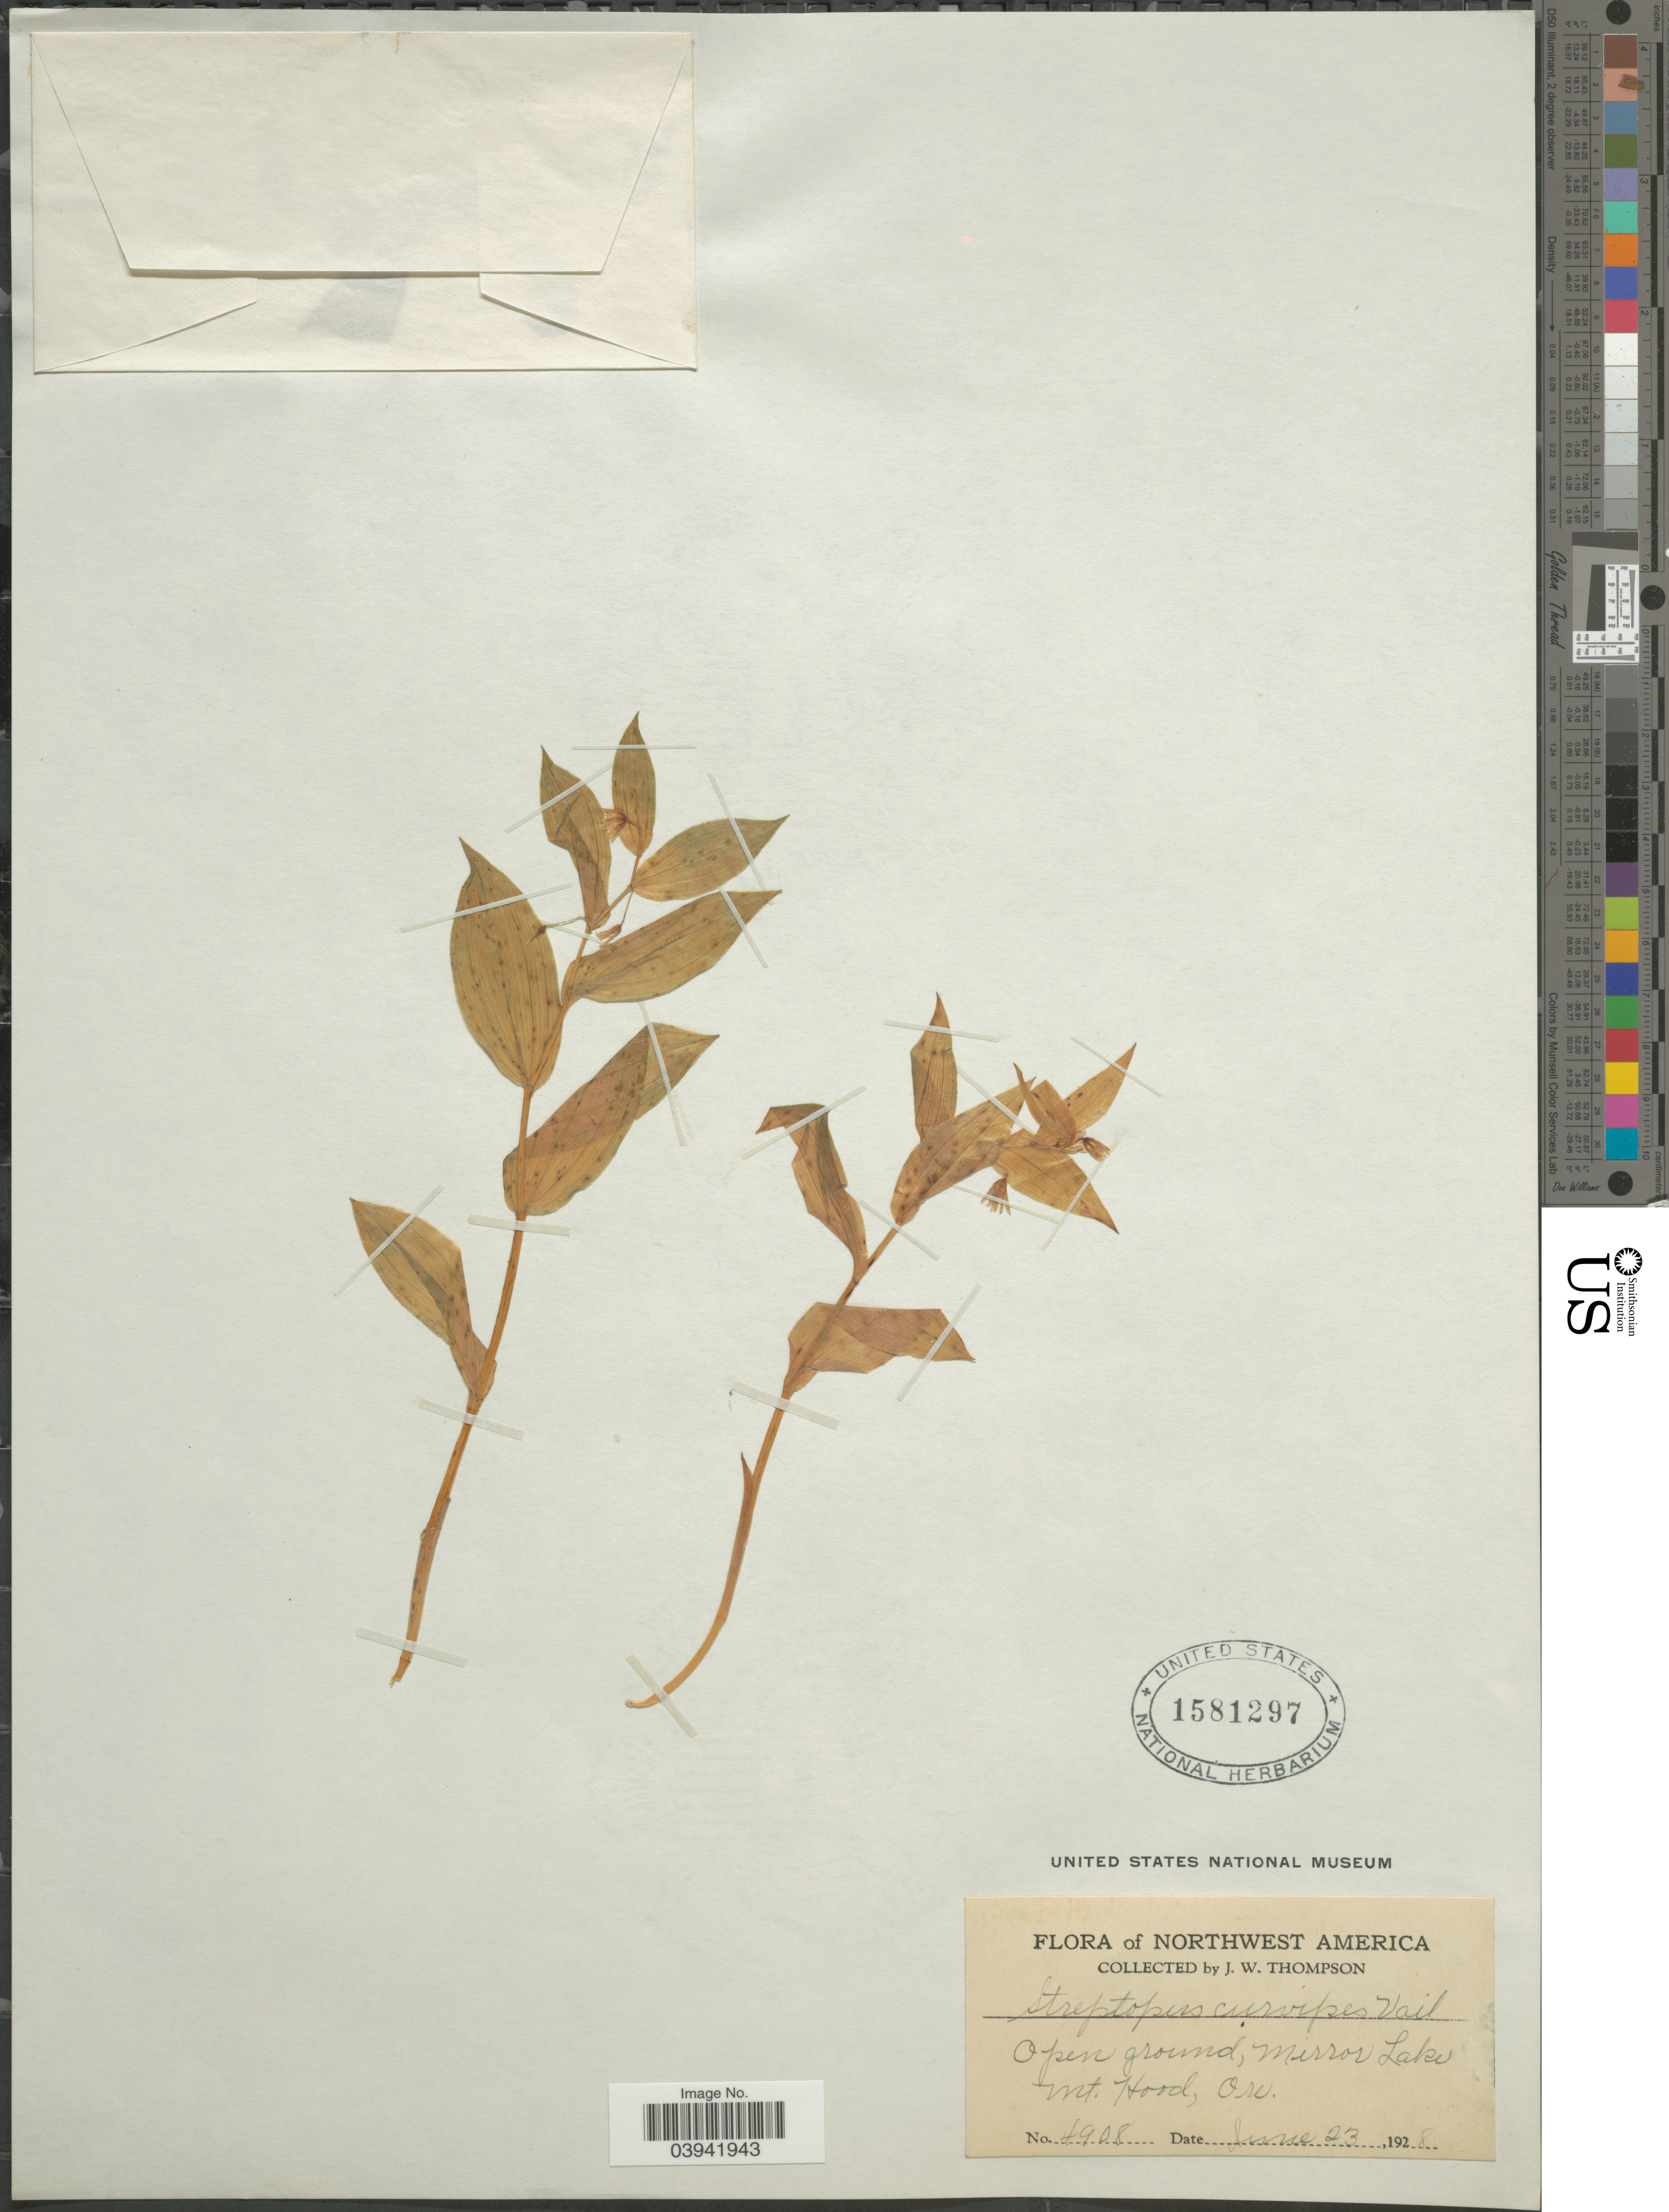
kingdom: Plantae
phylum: Tracheophyta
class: Liliopsida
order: Liliales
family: Liliaceae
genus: Streptopus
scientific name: Streptopus roseus var. curvipes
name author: (Vail) Fassett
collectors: J. Thompson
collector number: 4908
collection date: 1928-06-23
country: United States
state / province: Oregon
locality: Northwest America. Open ground, Mirror Lake Mt. Hood.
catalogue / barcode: US 1581297